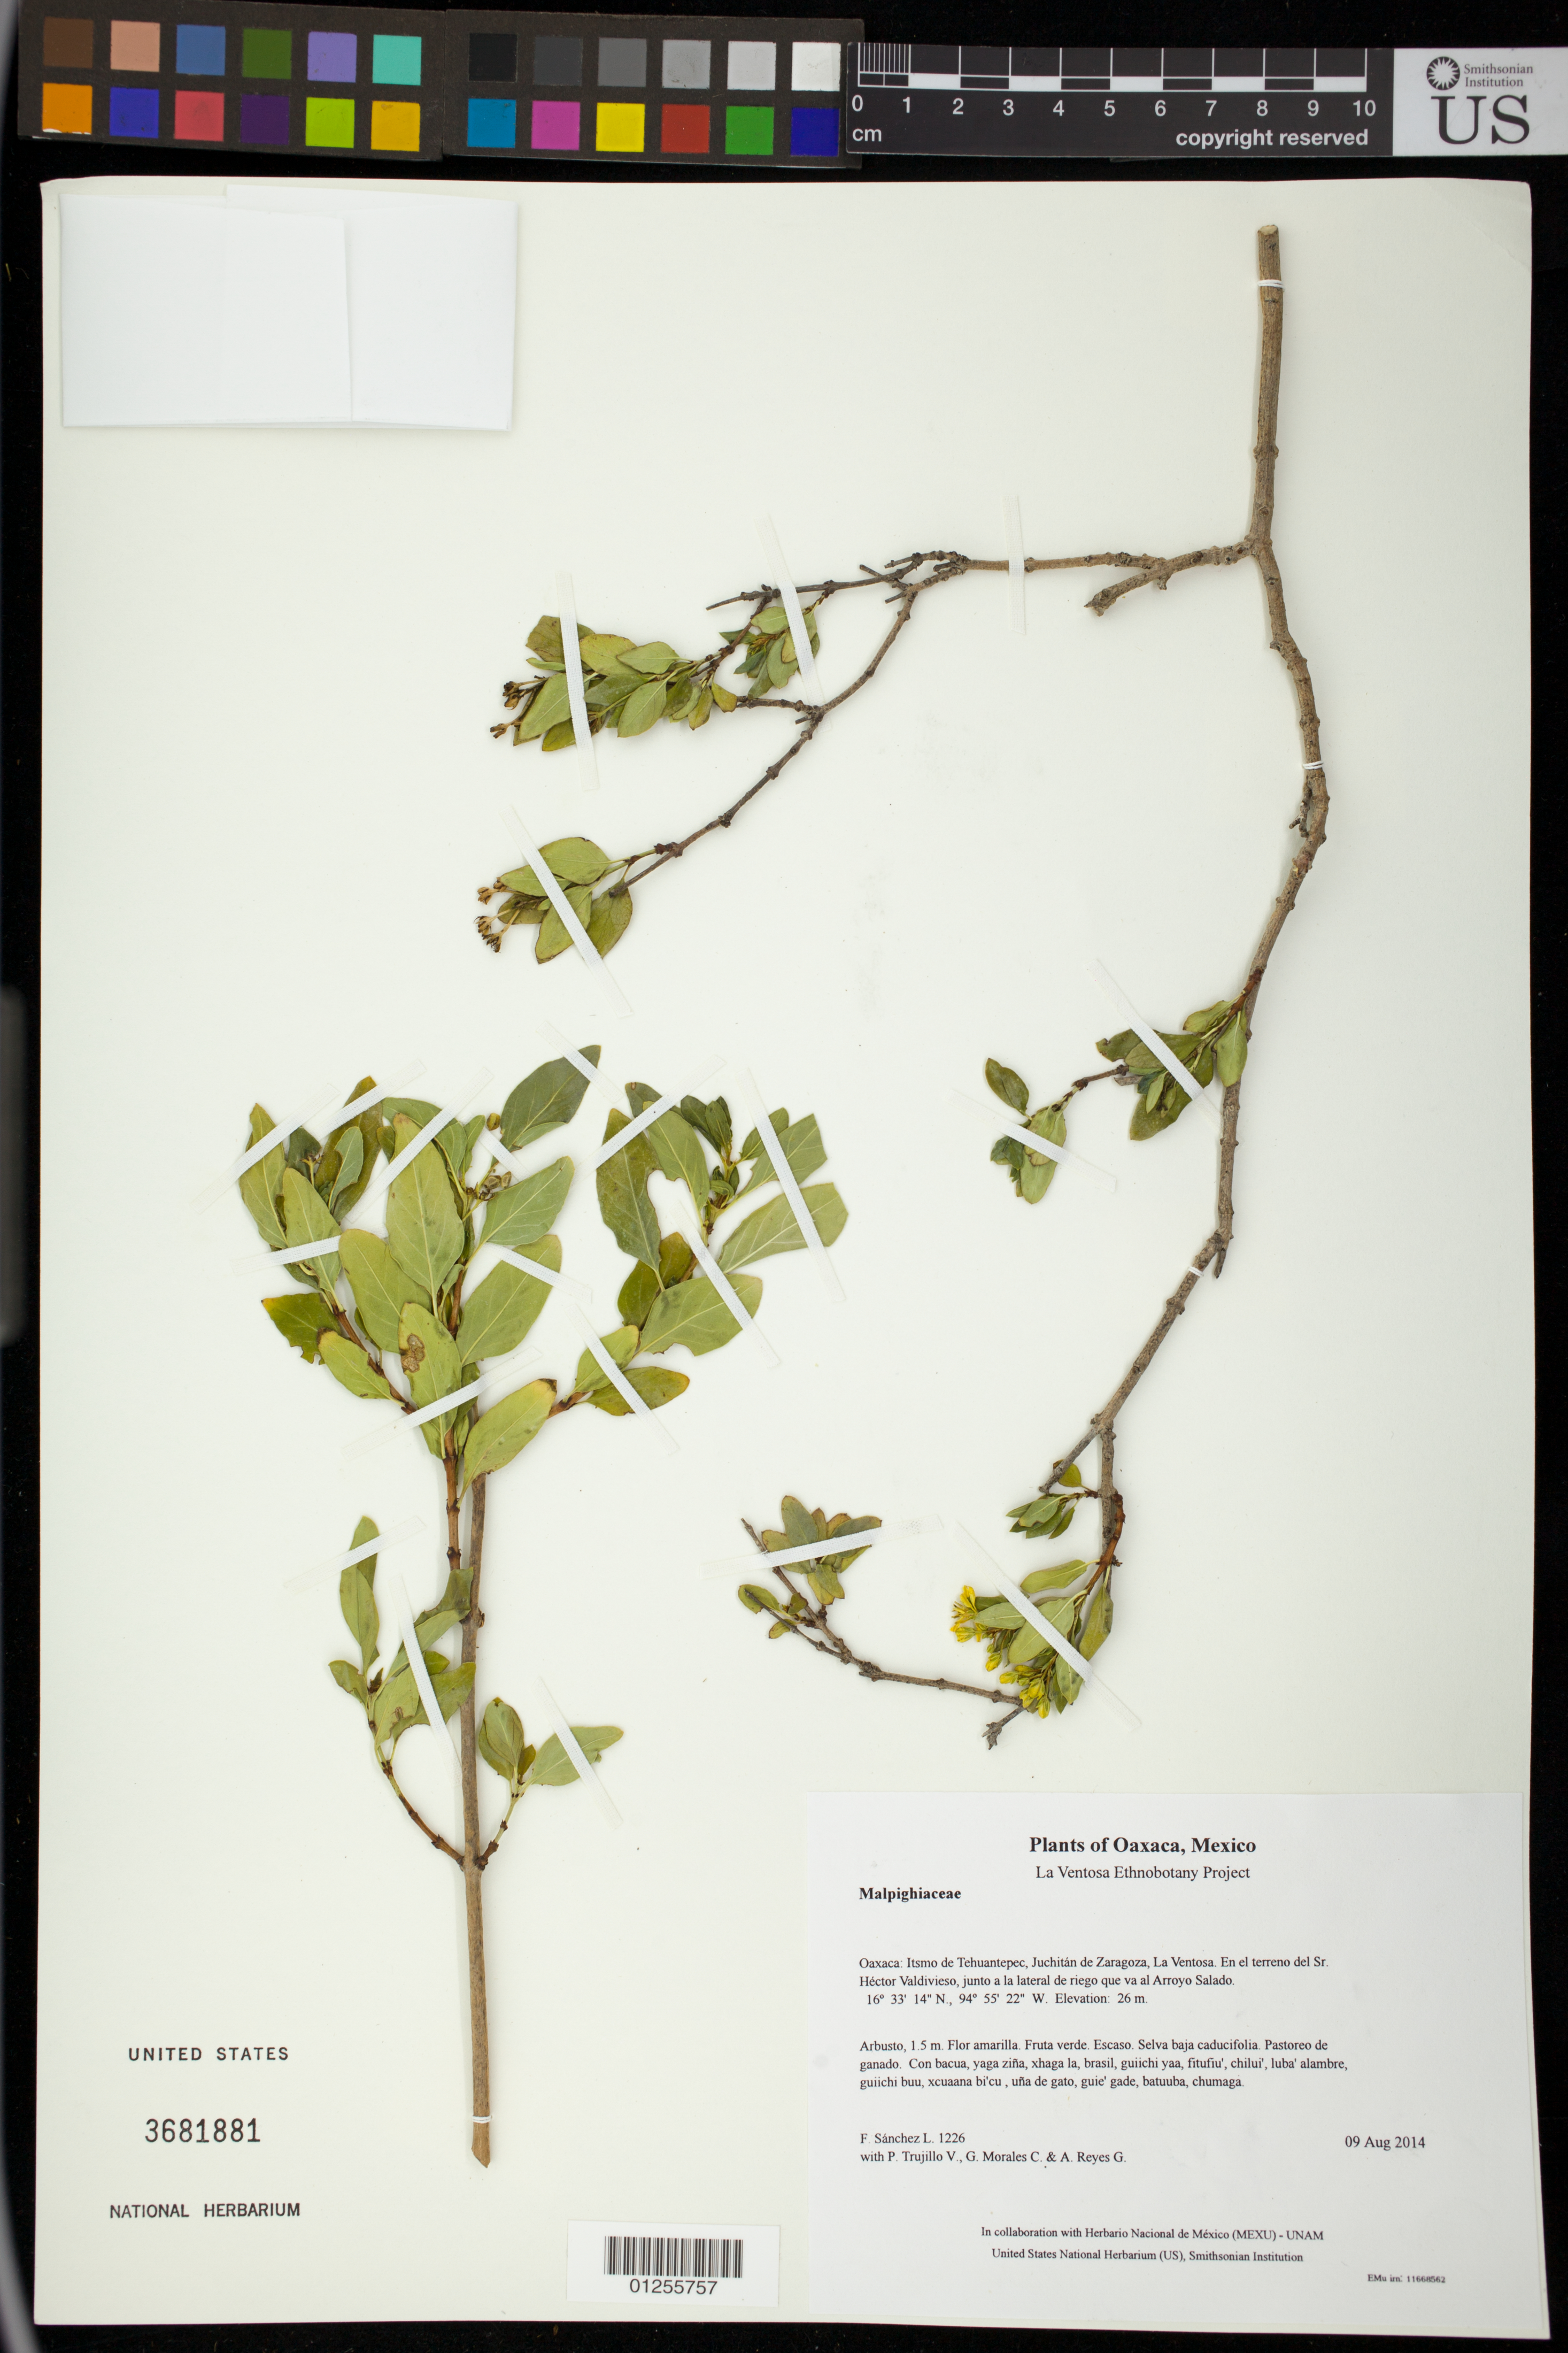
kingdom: Plantae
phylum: Tracheophyta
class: Magnoliopsida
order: Malpighiales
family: Malpighiaceae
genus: Galphimia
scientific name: Galphimia glauca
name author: Cav.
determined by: Velasco G., Kenia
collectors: F. Sánchez L., P. Trujillo V., G. Morales C. & A. Reyes G.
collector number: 1226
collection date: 2014-08-09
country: Mexico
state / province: Oaxaca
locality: Itsmo de Tehuantepec, Juchitán de Zaragoza, La Ventosa. En el terreno del Sr. Héctor Valdivieso, junto a la lateral de riego que va al Arroyo Salado.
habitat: Selva baja caducifolia. Pastoreo de ganado.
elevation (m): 26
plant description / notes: MEXU, US; Yaga bandaga. 1.5 m. Guie' naguchi. Cuaananaxhi naga'. Huaxie'.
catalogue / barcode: US 3681881